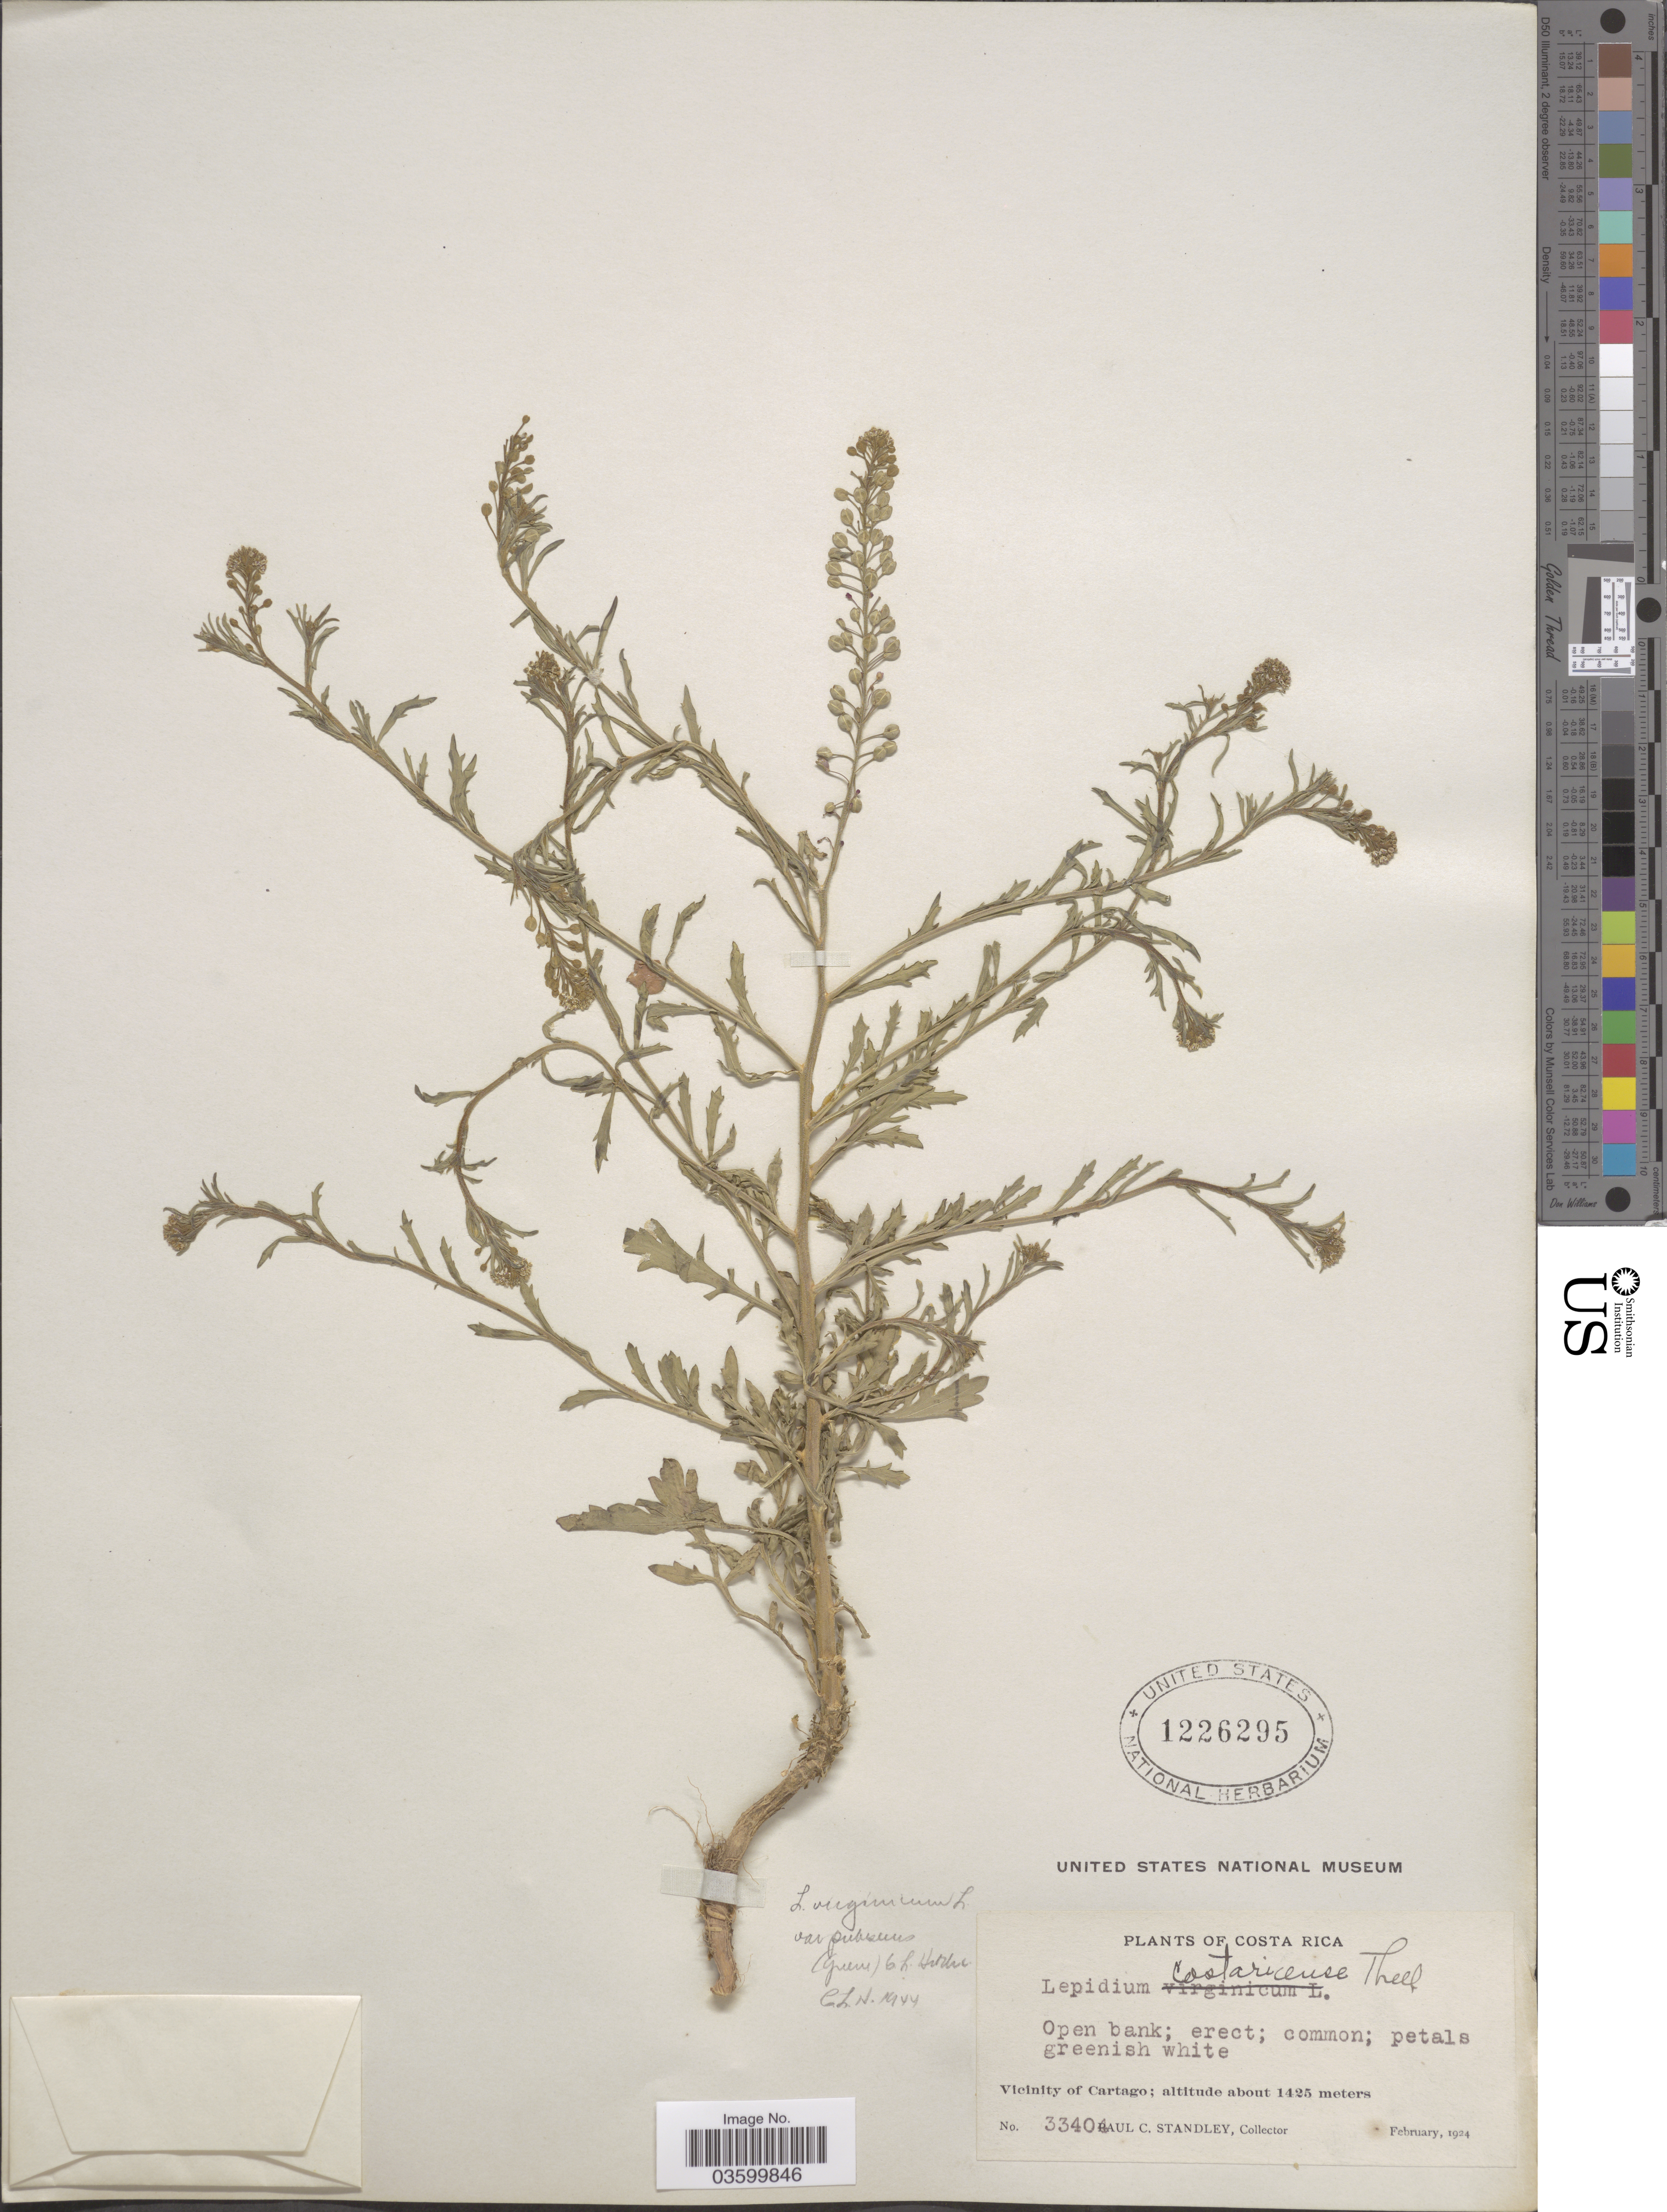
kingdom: Plantae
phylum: Tracheophyta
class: Magnoliopsida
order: Brassicales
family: Brassicaceae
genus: Lepidium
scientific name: Lepidium virginicum var. pubescens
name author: (Greene) C.L. Hitchc.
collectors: P. C. Standley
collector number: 33404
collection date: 1924-02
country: Costa Rica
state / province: Cartago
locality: Vicinity of Cartago.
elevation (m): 1425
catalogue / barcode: US 1226295